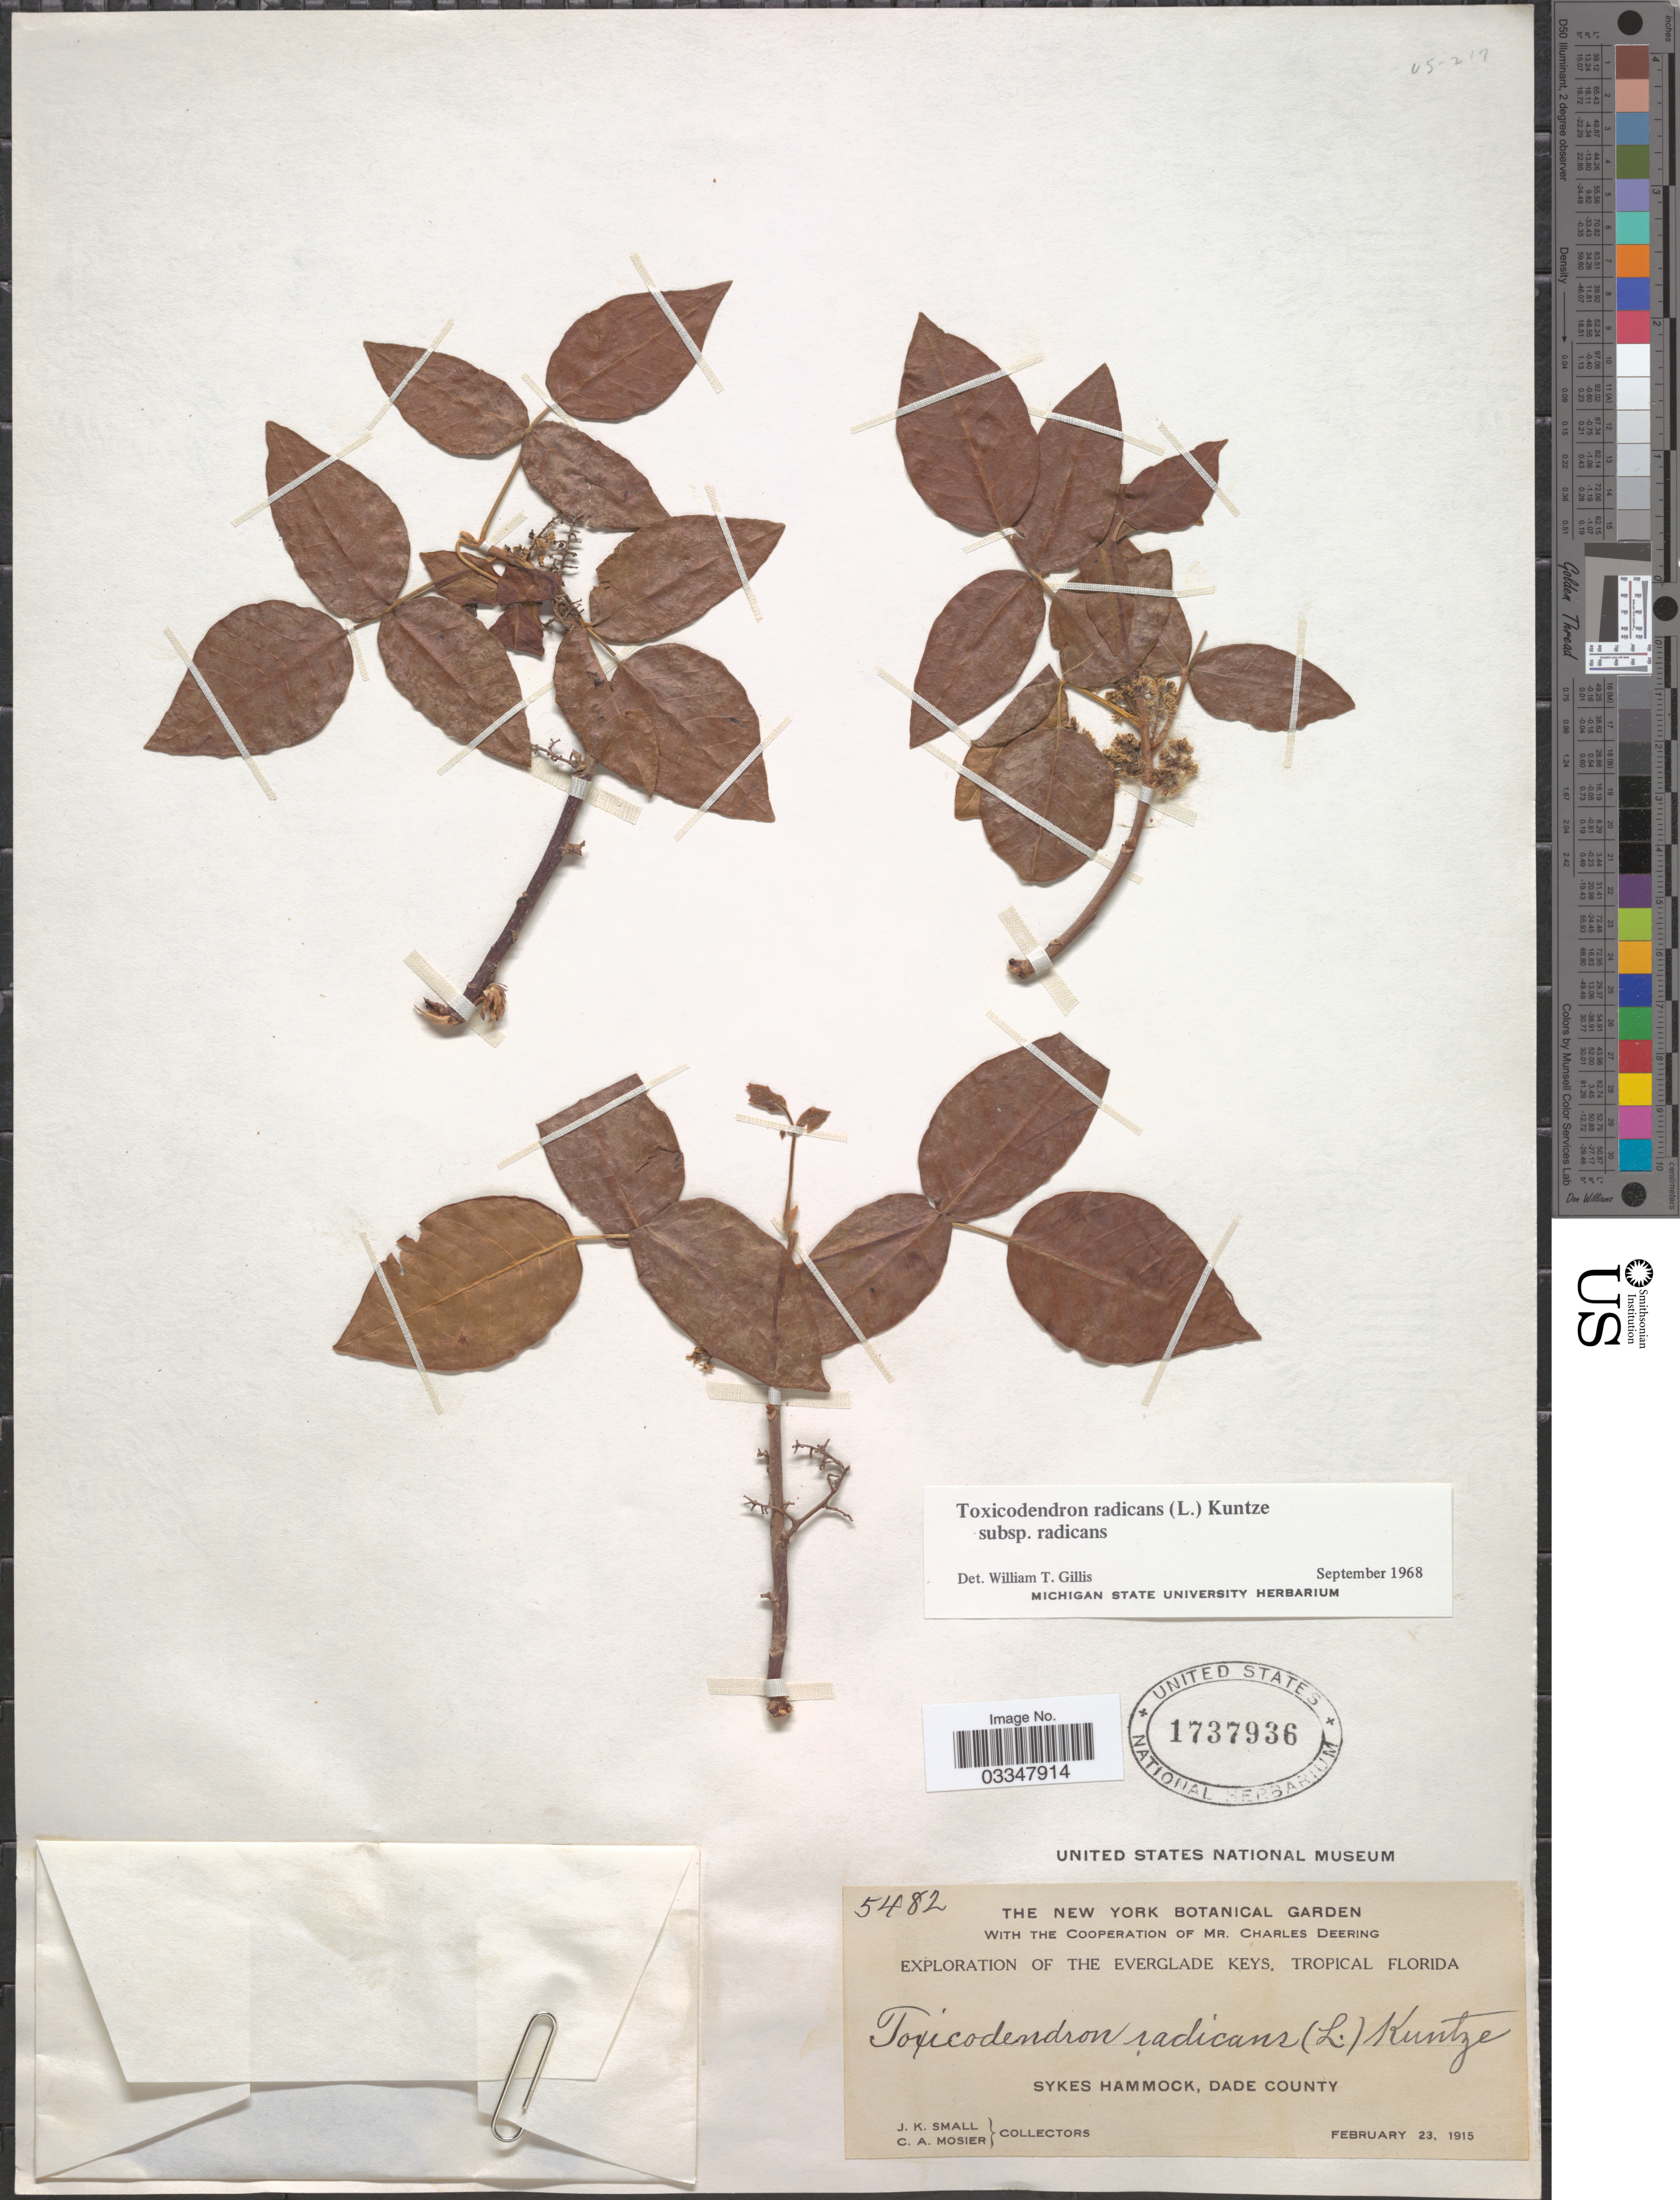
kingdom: Plantae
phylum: Tracheophyta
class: Magnoliopsida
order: Sapindales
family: Anacardiaceae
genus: Toxicodendron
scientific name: Toxicodendron radicans subsp. radicans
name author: (L.) Kuntze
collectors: J. K. Small & C. A. Mosier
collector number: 5482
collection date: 1915-02-23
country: United States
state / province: Florida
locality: The Everglade Keys, Tropical Florida. Sykes Hammock, Dade County.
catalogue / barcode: US 1737936